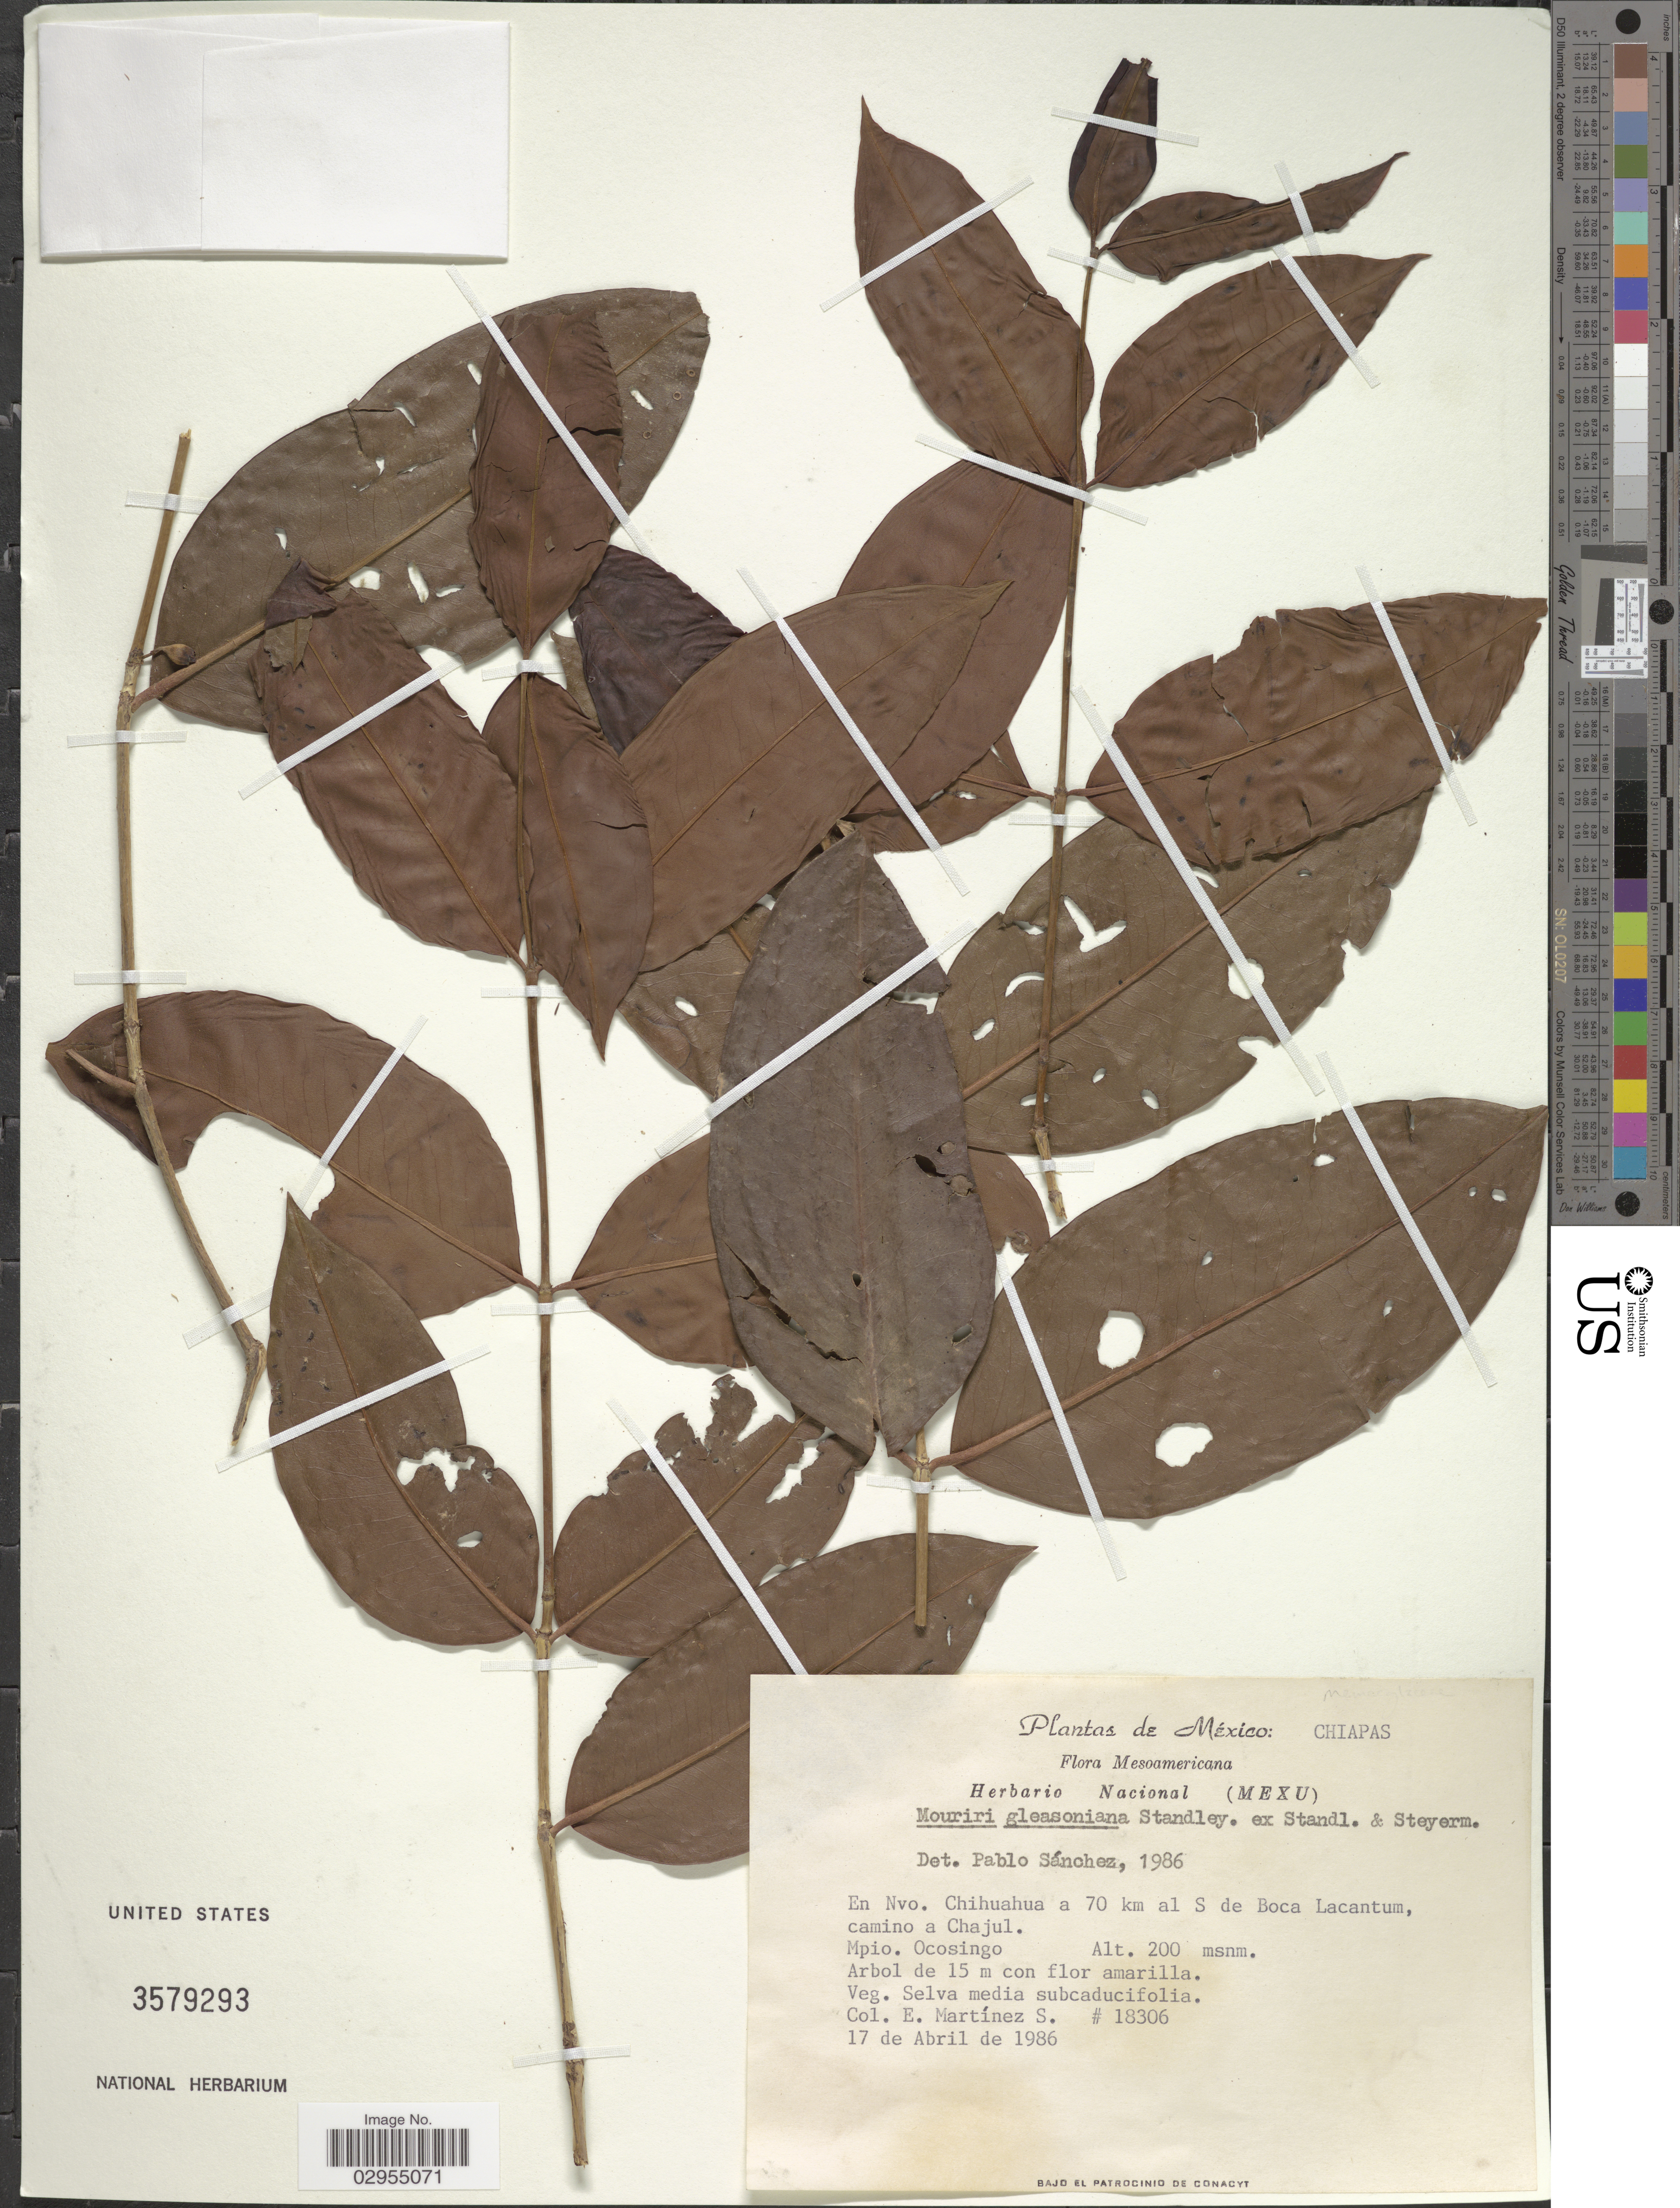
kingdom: Plantae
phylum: Tracheophyta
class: Magnoliopsida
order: Myrtales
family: Melastomataceae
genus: Mouriri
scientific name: Mouriri gleasoniana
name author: Standl.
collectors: E. M. Martínez S.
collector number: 18306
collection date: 1986-04-17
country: Mexico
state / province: Chiapas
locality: En Nvo. Chihuahua a 70 km al S de Boca Lacantum, camino a Chajul. Mpio. Ocosingo.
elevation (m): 200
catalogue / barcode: US 3579293